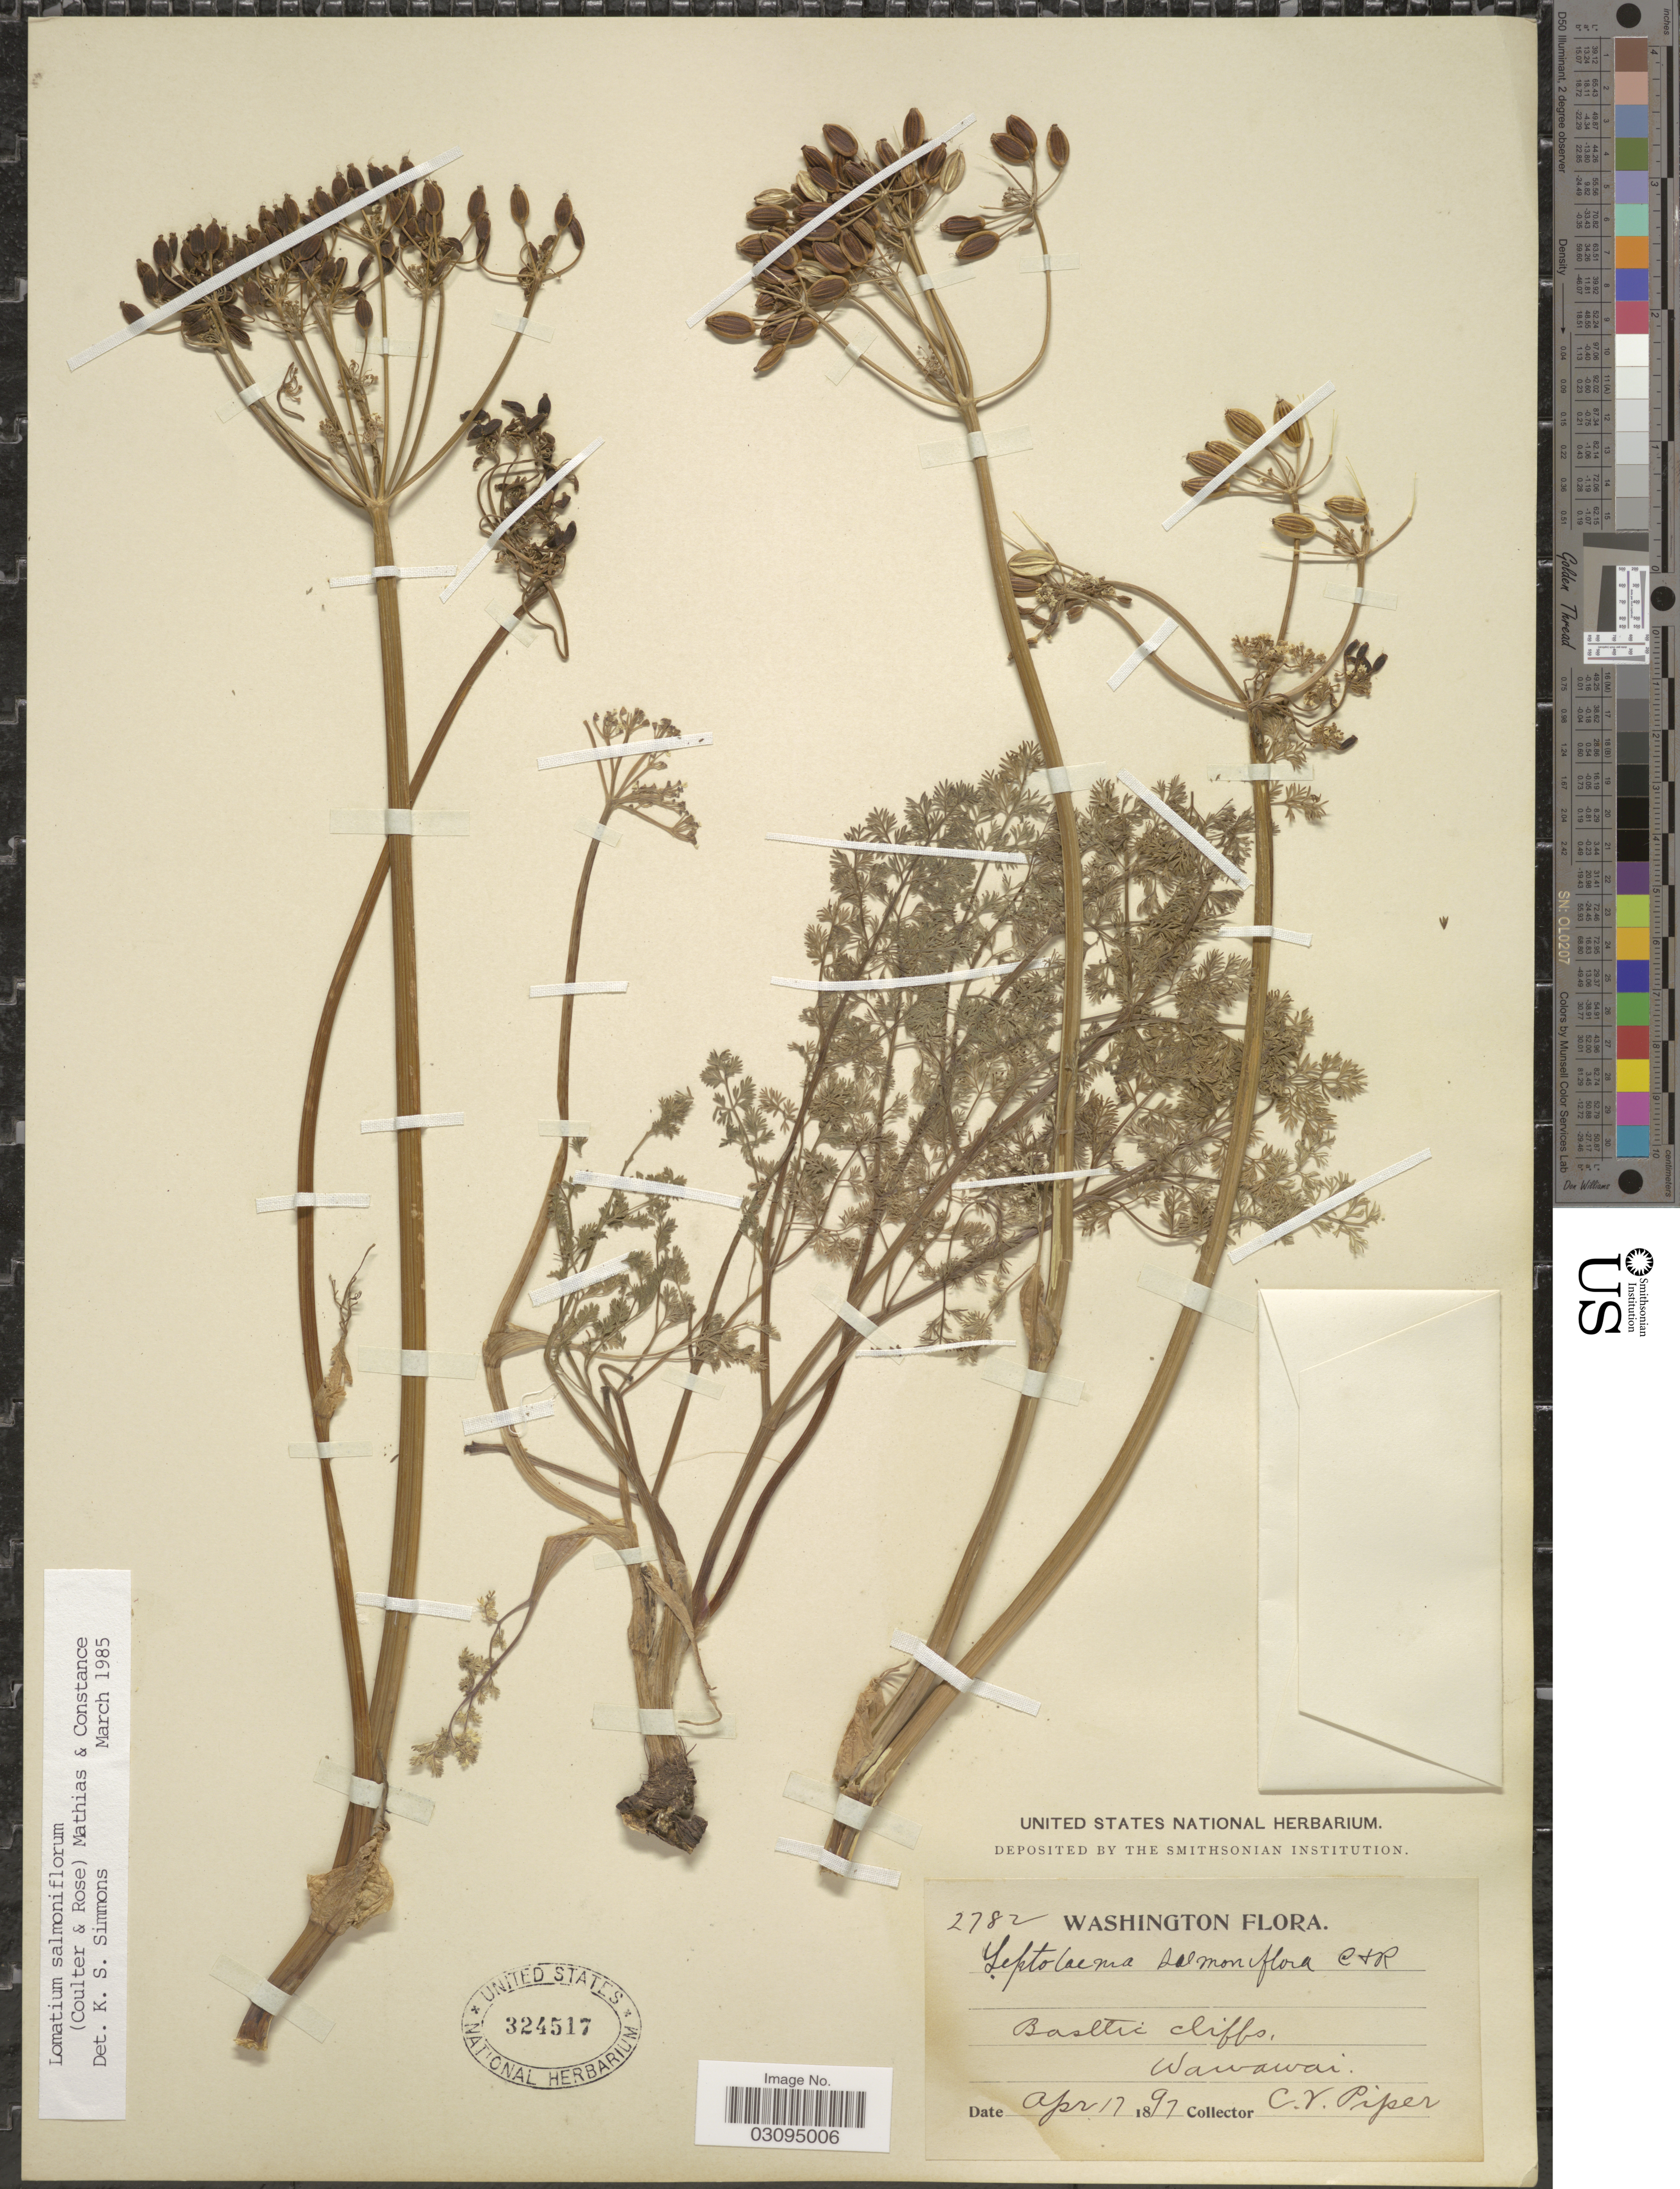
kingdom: Plantae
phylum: Tracheophyta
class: Magnoliopsida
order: Apiales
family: Apiaceae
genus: Lomatium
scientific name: Lomatium salmoniflorum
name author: (J.M. Coult. & Rose) Mathias & Constance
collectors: C. V. Piper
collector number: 2782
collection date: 1897-04-17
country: United States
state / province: Washington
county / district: Whitman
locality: Basaltic cliffs, Wawawai.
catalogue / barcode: US 324517